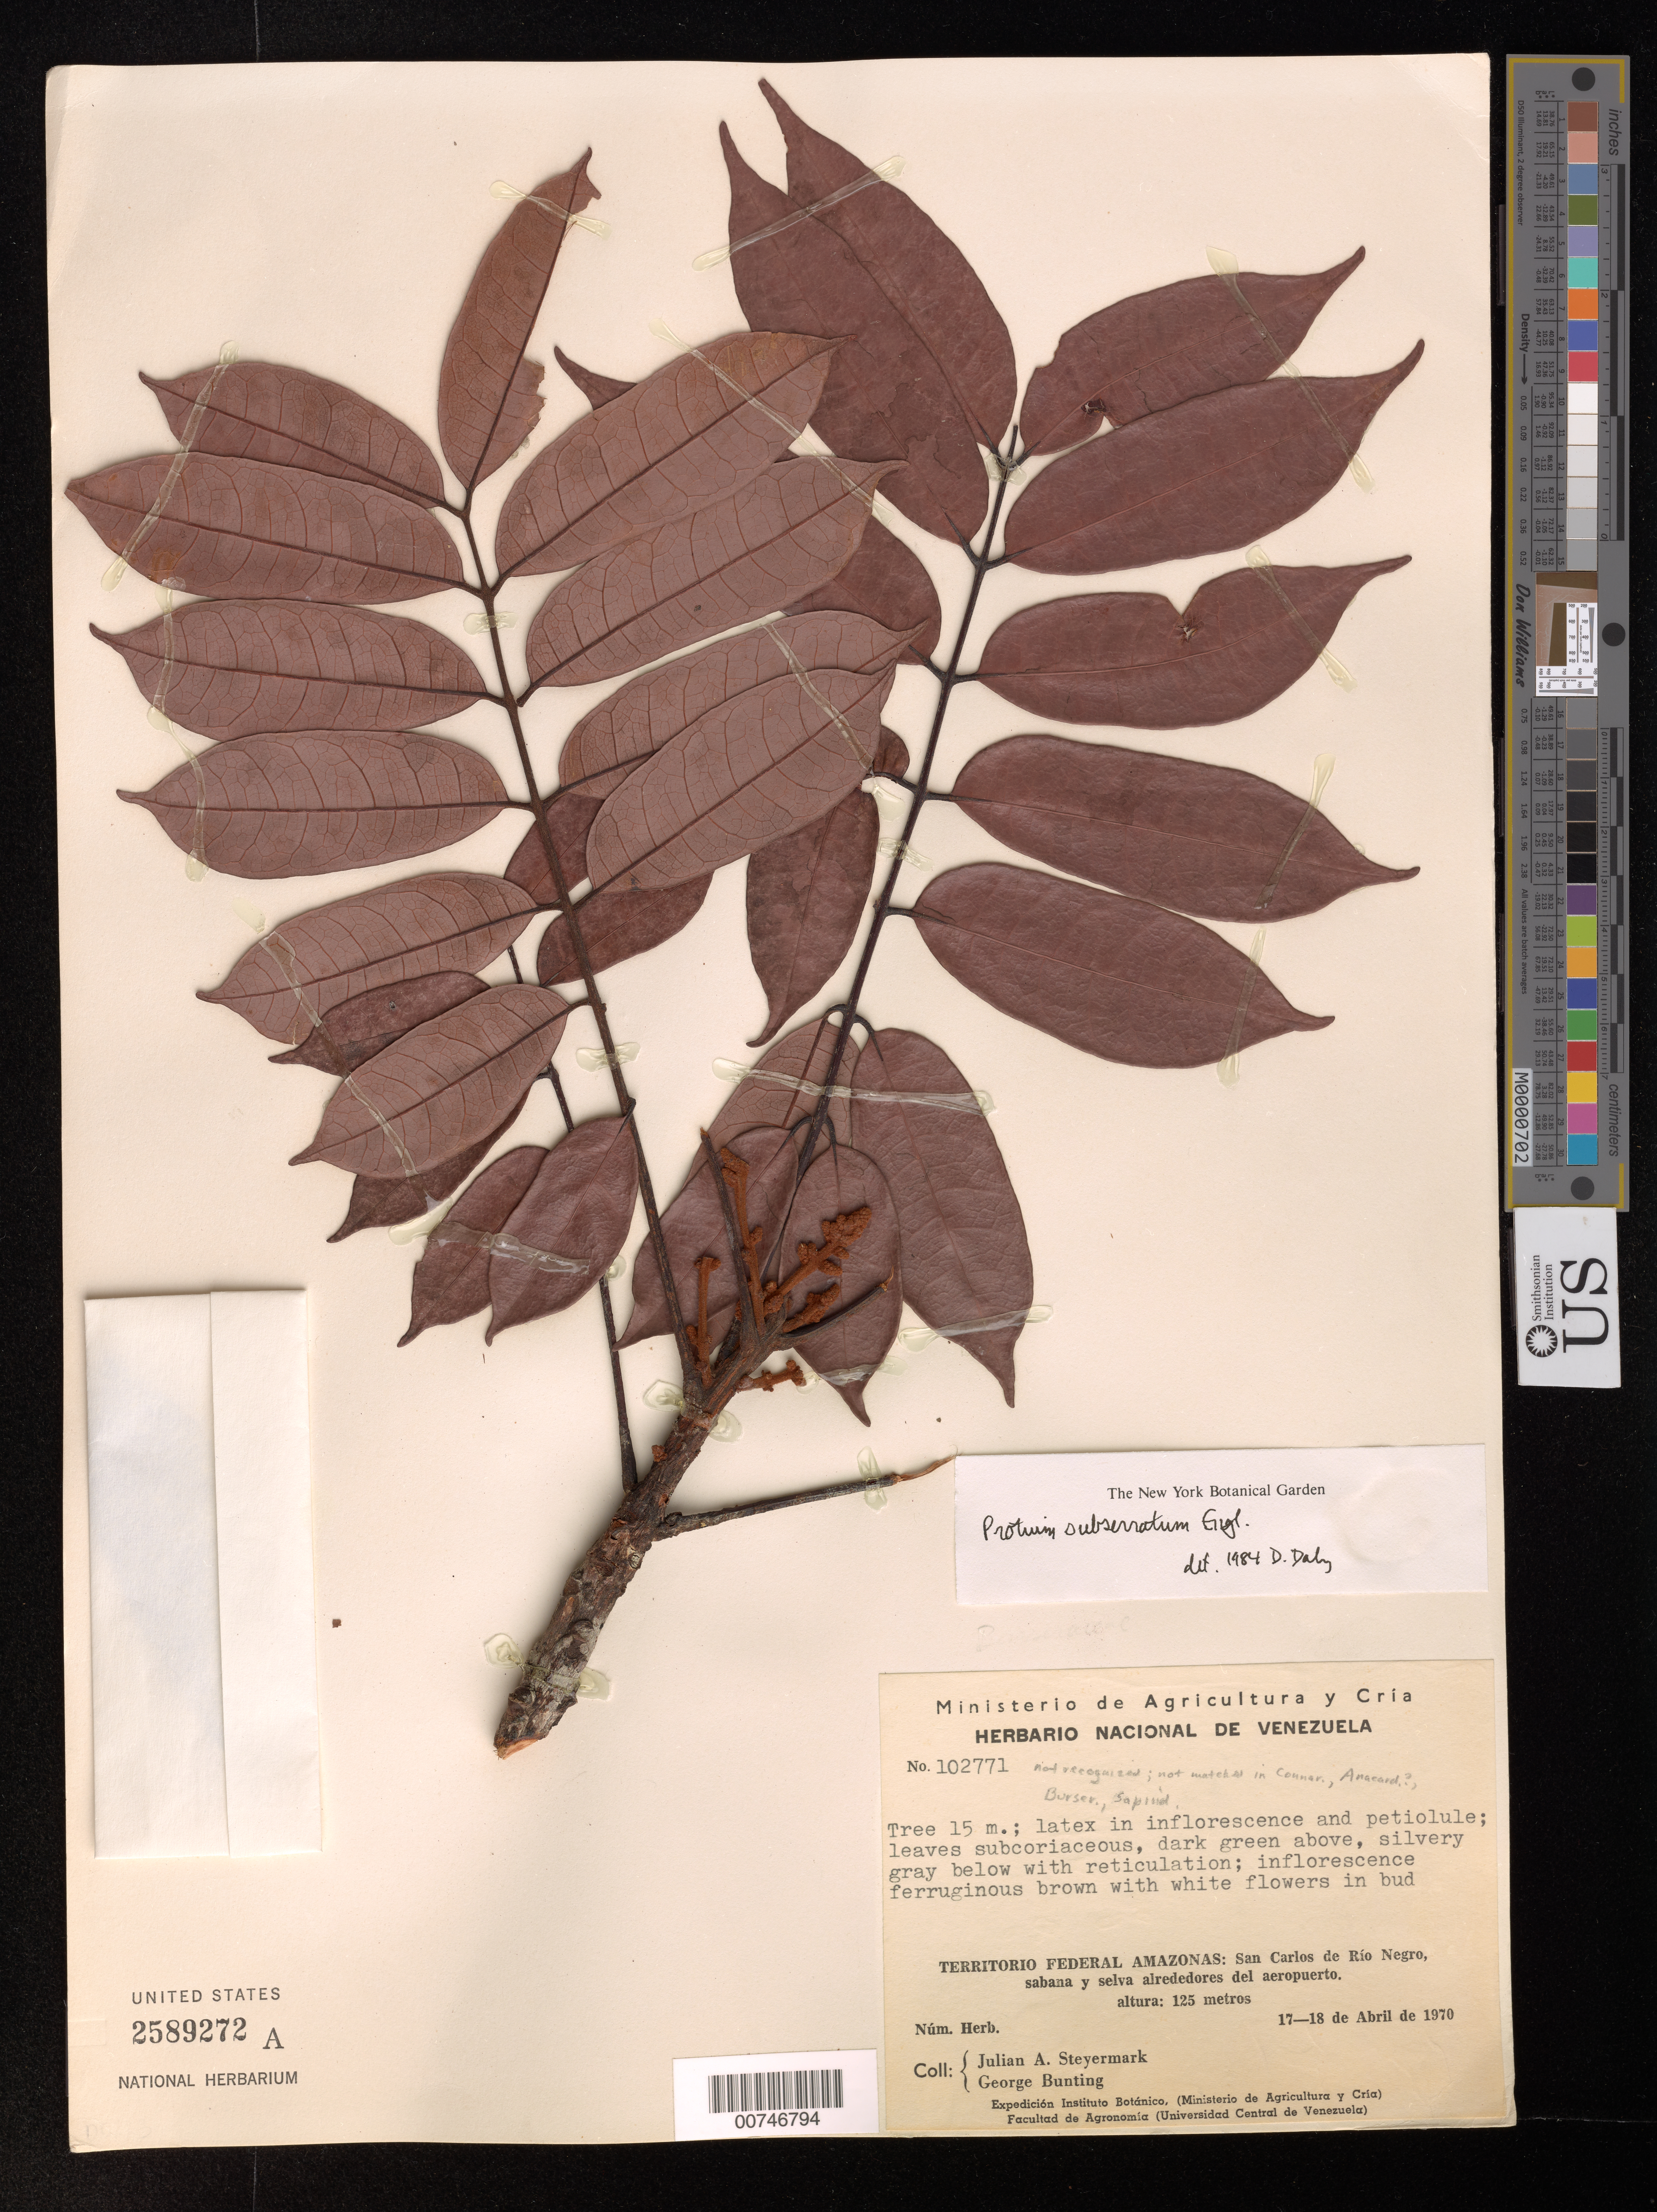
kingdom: Plantae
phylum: Tracheophyta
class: Magnoliopsida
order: Sapindales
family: Burseraceae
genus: Protium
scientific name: Protium subserratum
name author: (Engl.) Engl.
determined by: Daly, D. C.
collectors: J. Steyermark & G. S. Bunting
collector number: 102771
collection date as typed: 17-Apr-70 to 18-Apr-70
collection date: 1970-04-17/1970-04-18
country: Venezuela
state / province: Amazonas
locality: San Carlos de Río Negro, alrededores del aeropuerto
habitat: Savanna and forest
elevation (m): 125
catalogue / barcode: US 2589272A